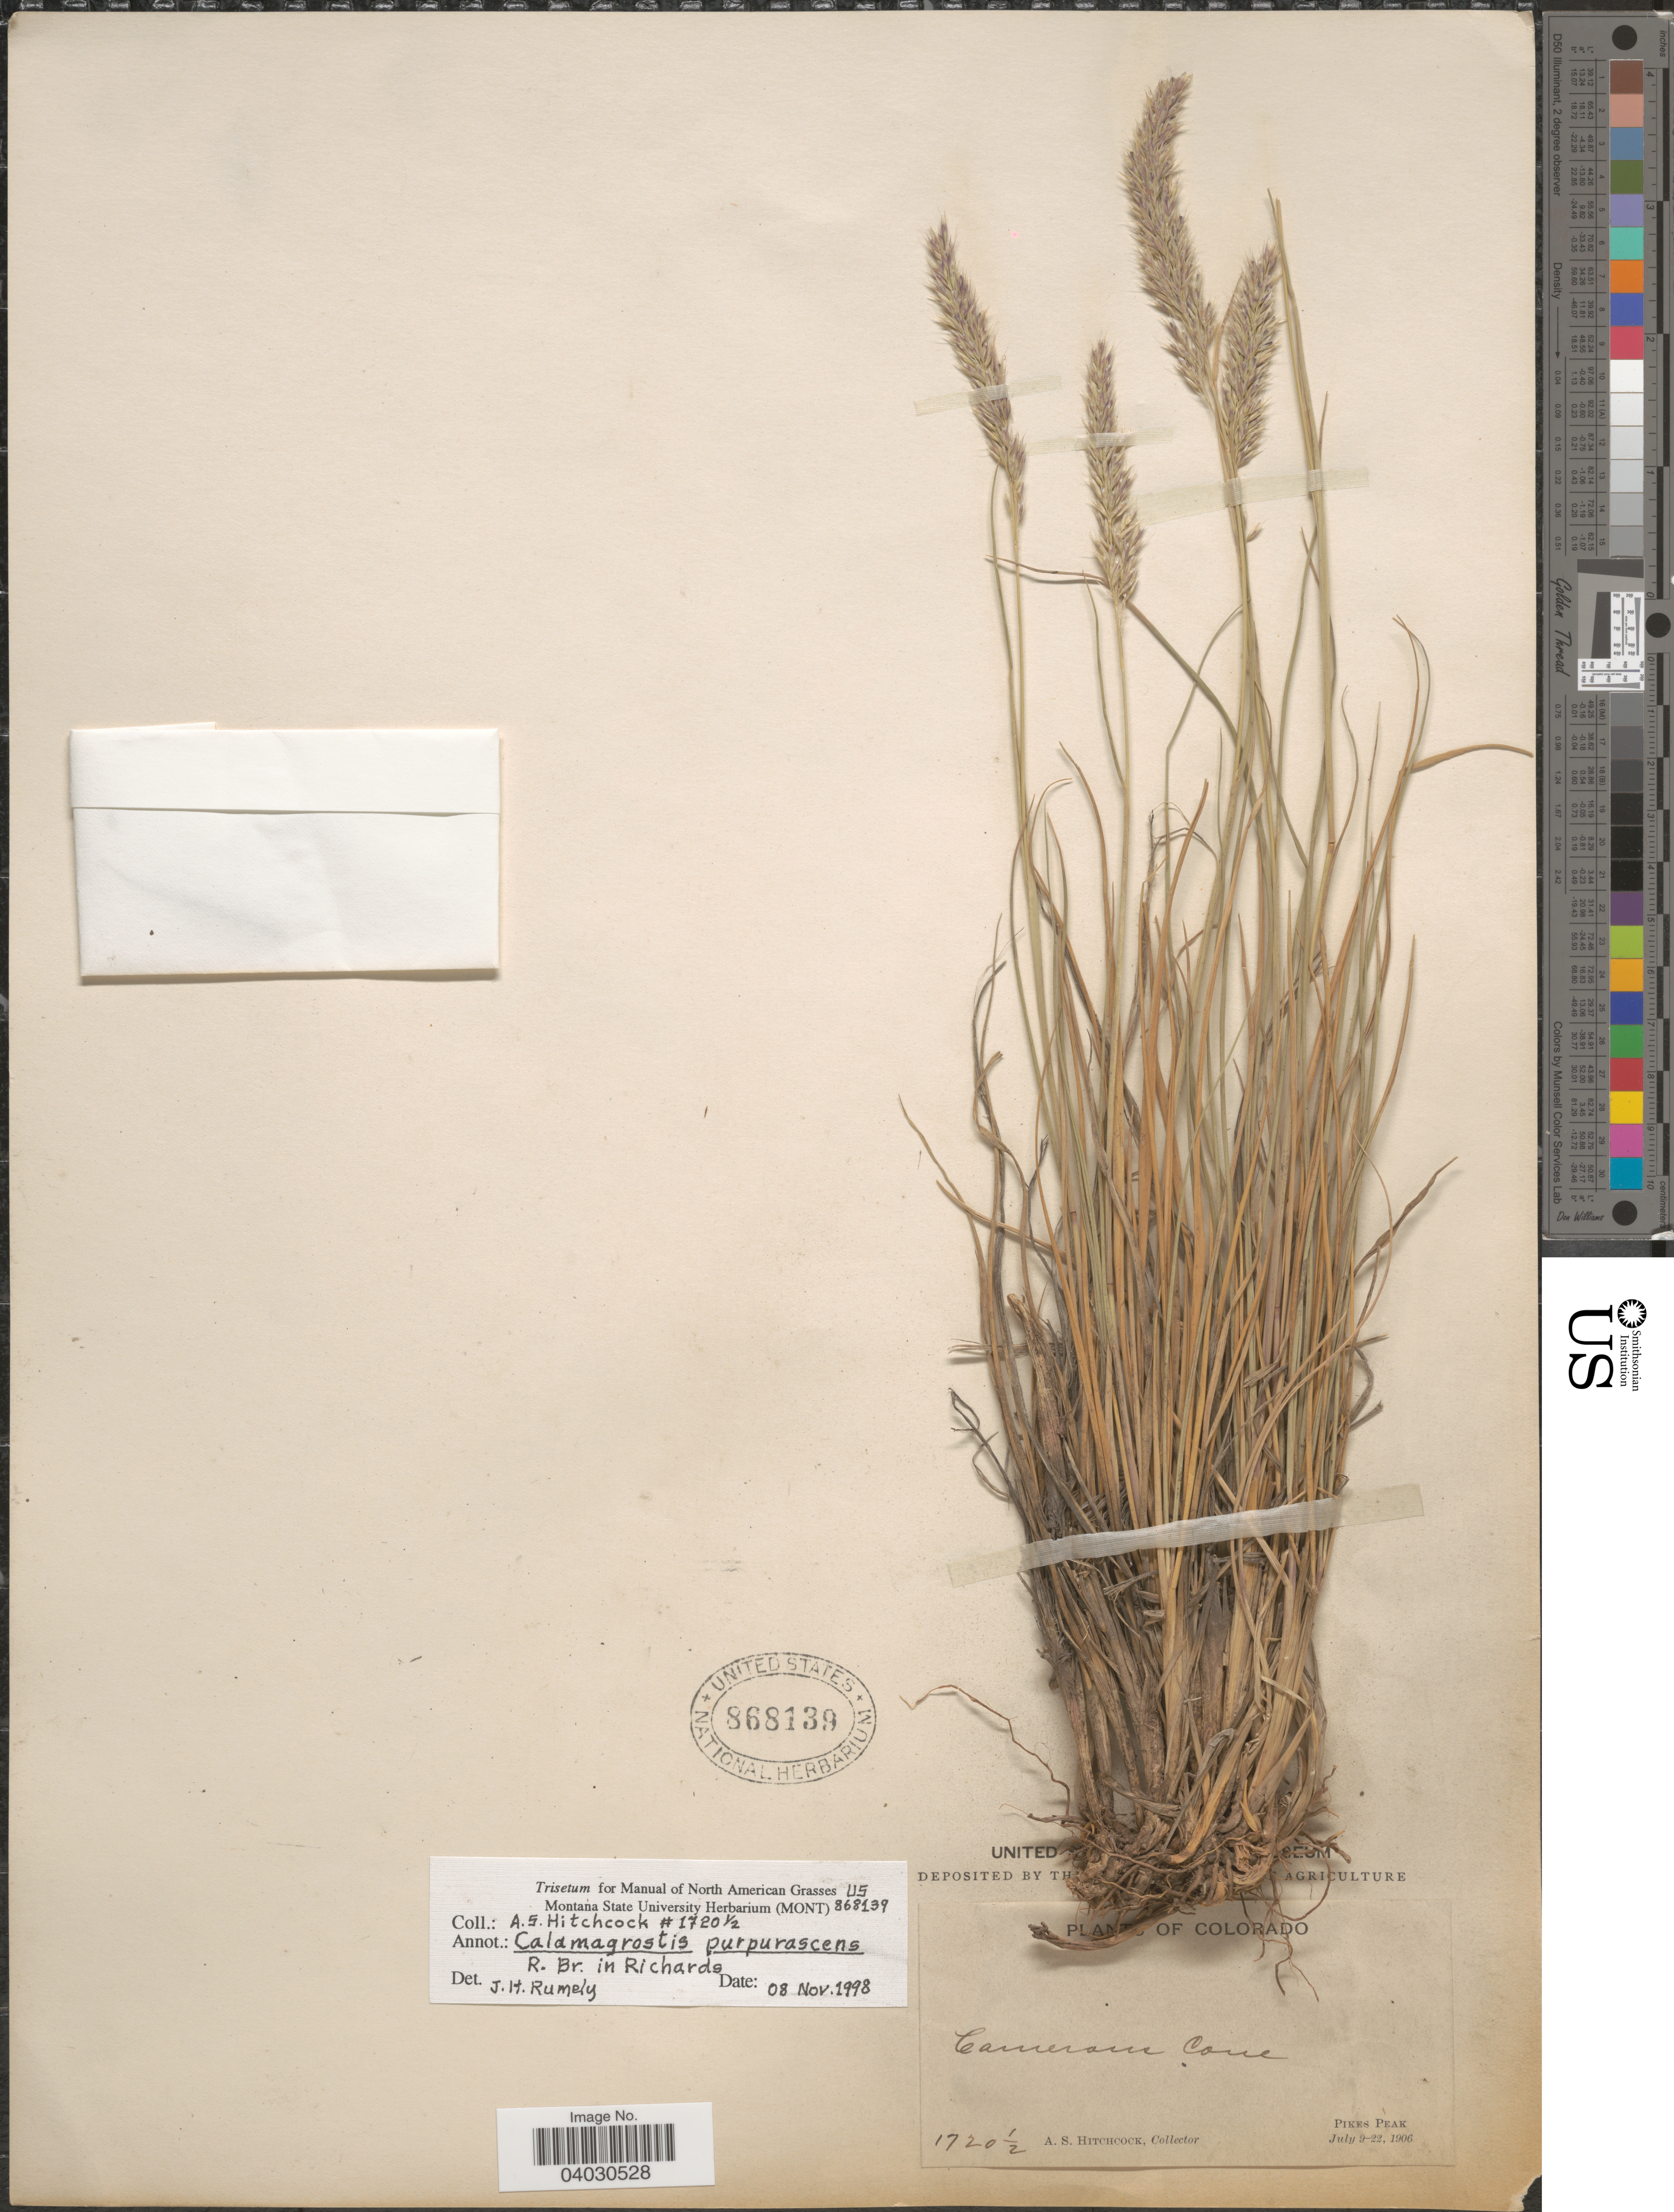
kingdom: Plantae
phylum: Tracheophyta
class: Liliopsida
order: Poales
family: Poaceae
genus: Calamagrostis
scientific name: Calamagrostis purpurascens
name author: R. Br.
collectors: A. S. Hitchcock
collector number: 1720½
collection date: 1906-07-09/1906-07-22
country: United States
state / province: Colorado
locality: Camerons Cone. Pikes Peak.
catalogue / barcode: US 868139